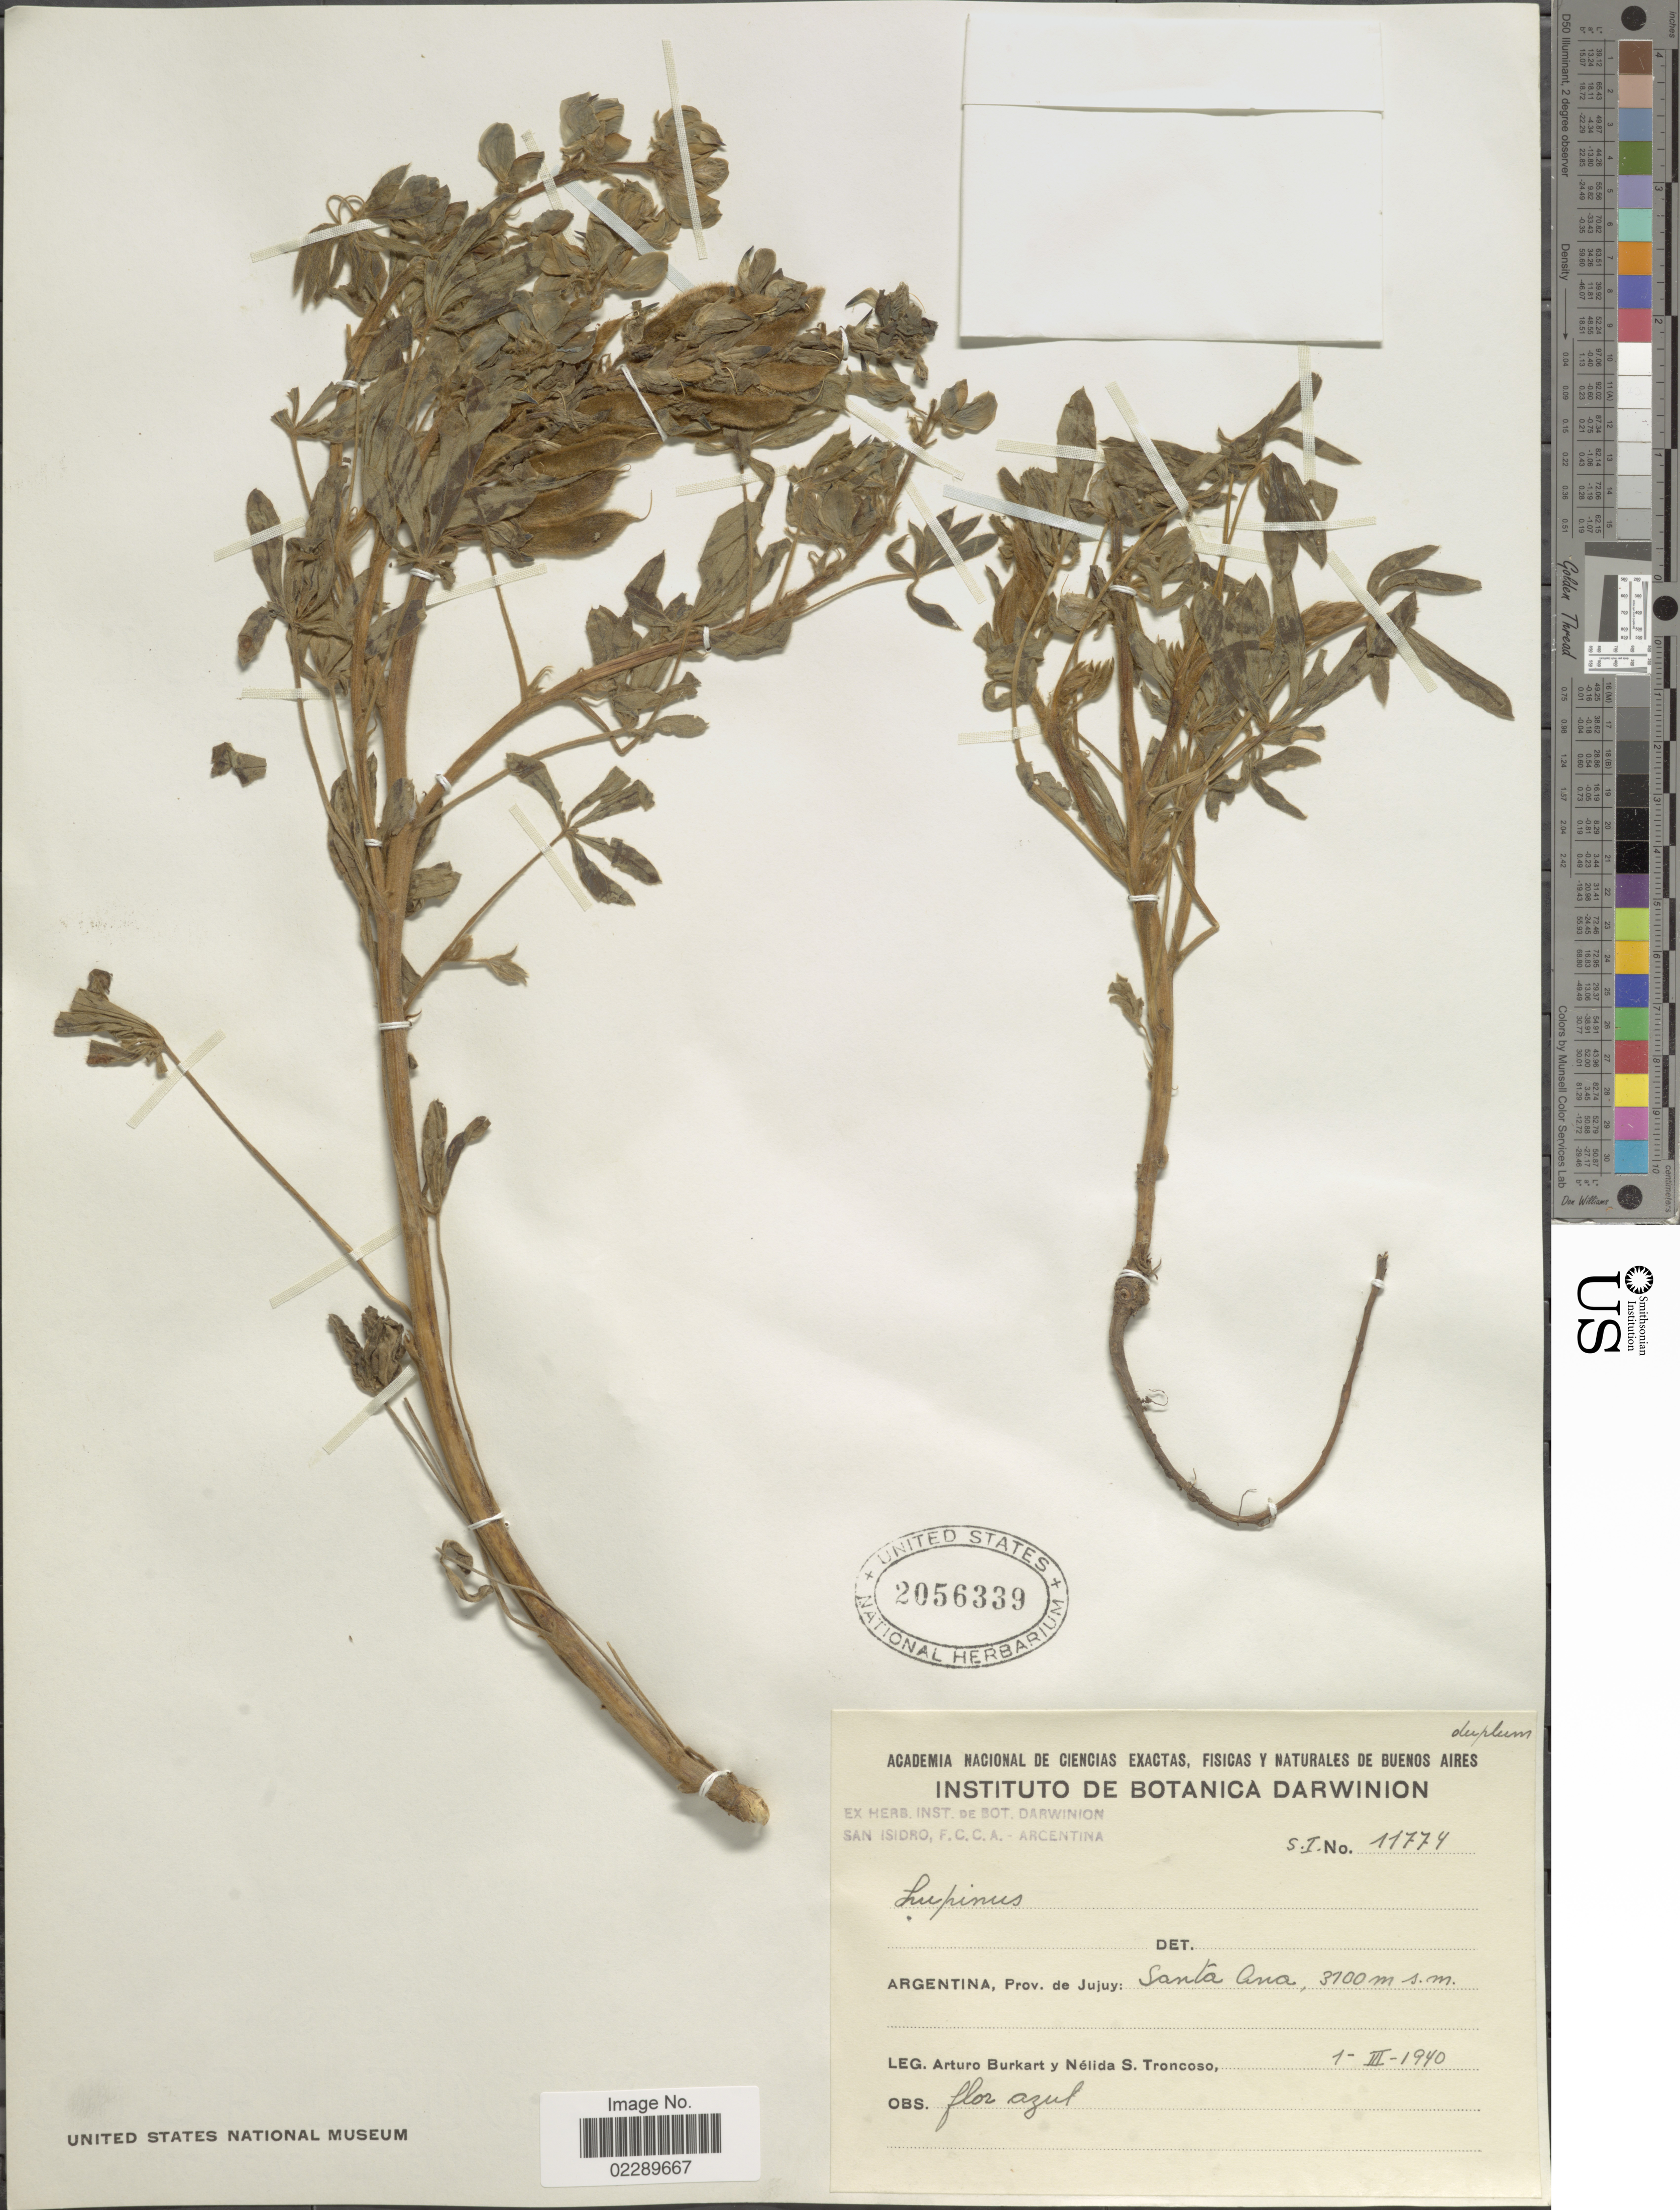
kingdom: Plantae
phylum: Tracheophyta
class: Magnoliopsida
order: Fabales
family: Fabaceae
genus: Lupinus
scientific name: Lupinus sp.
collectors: A. E. Burkart & N. S. Troncoso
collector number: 11774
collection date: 1940-03-01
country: Argentina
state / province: Jujuy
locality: Argentina, Prov. de Jujuy: Santa Ana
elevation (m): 3100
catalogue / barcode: US 2056339